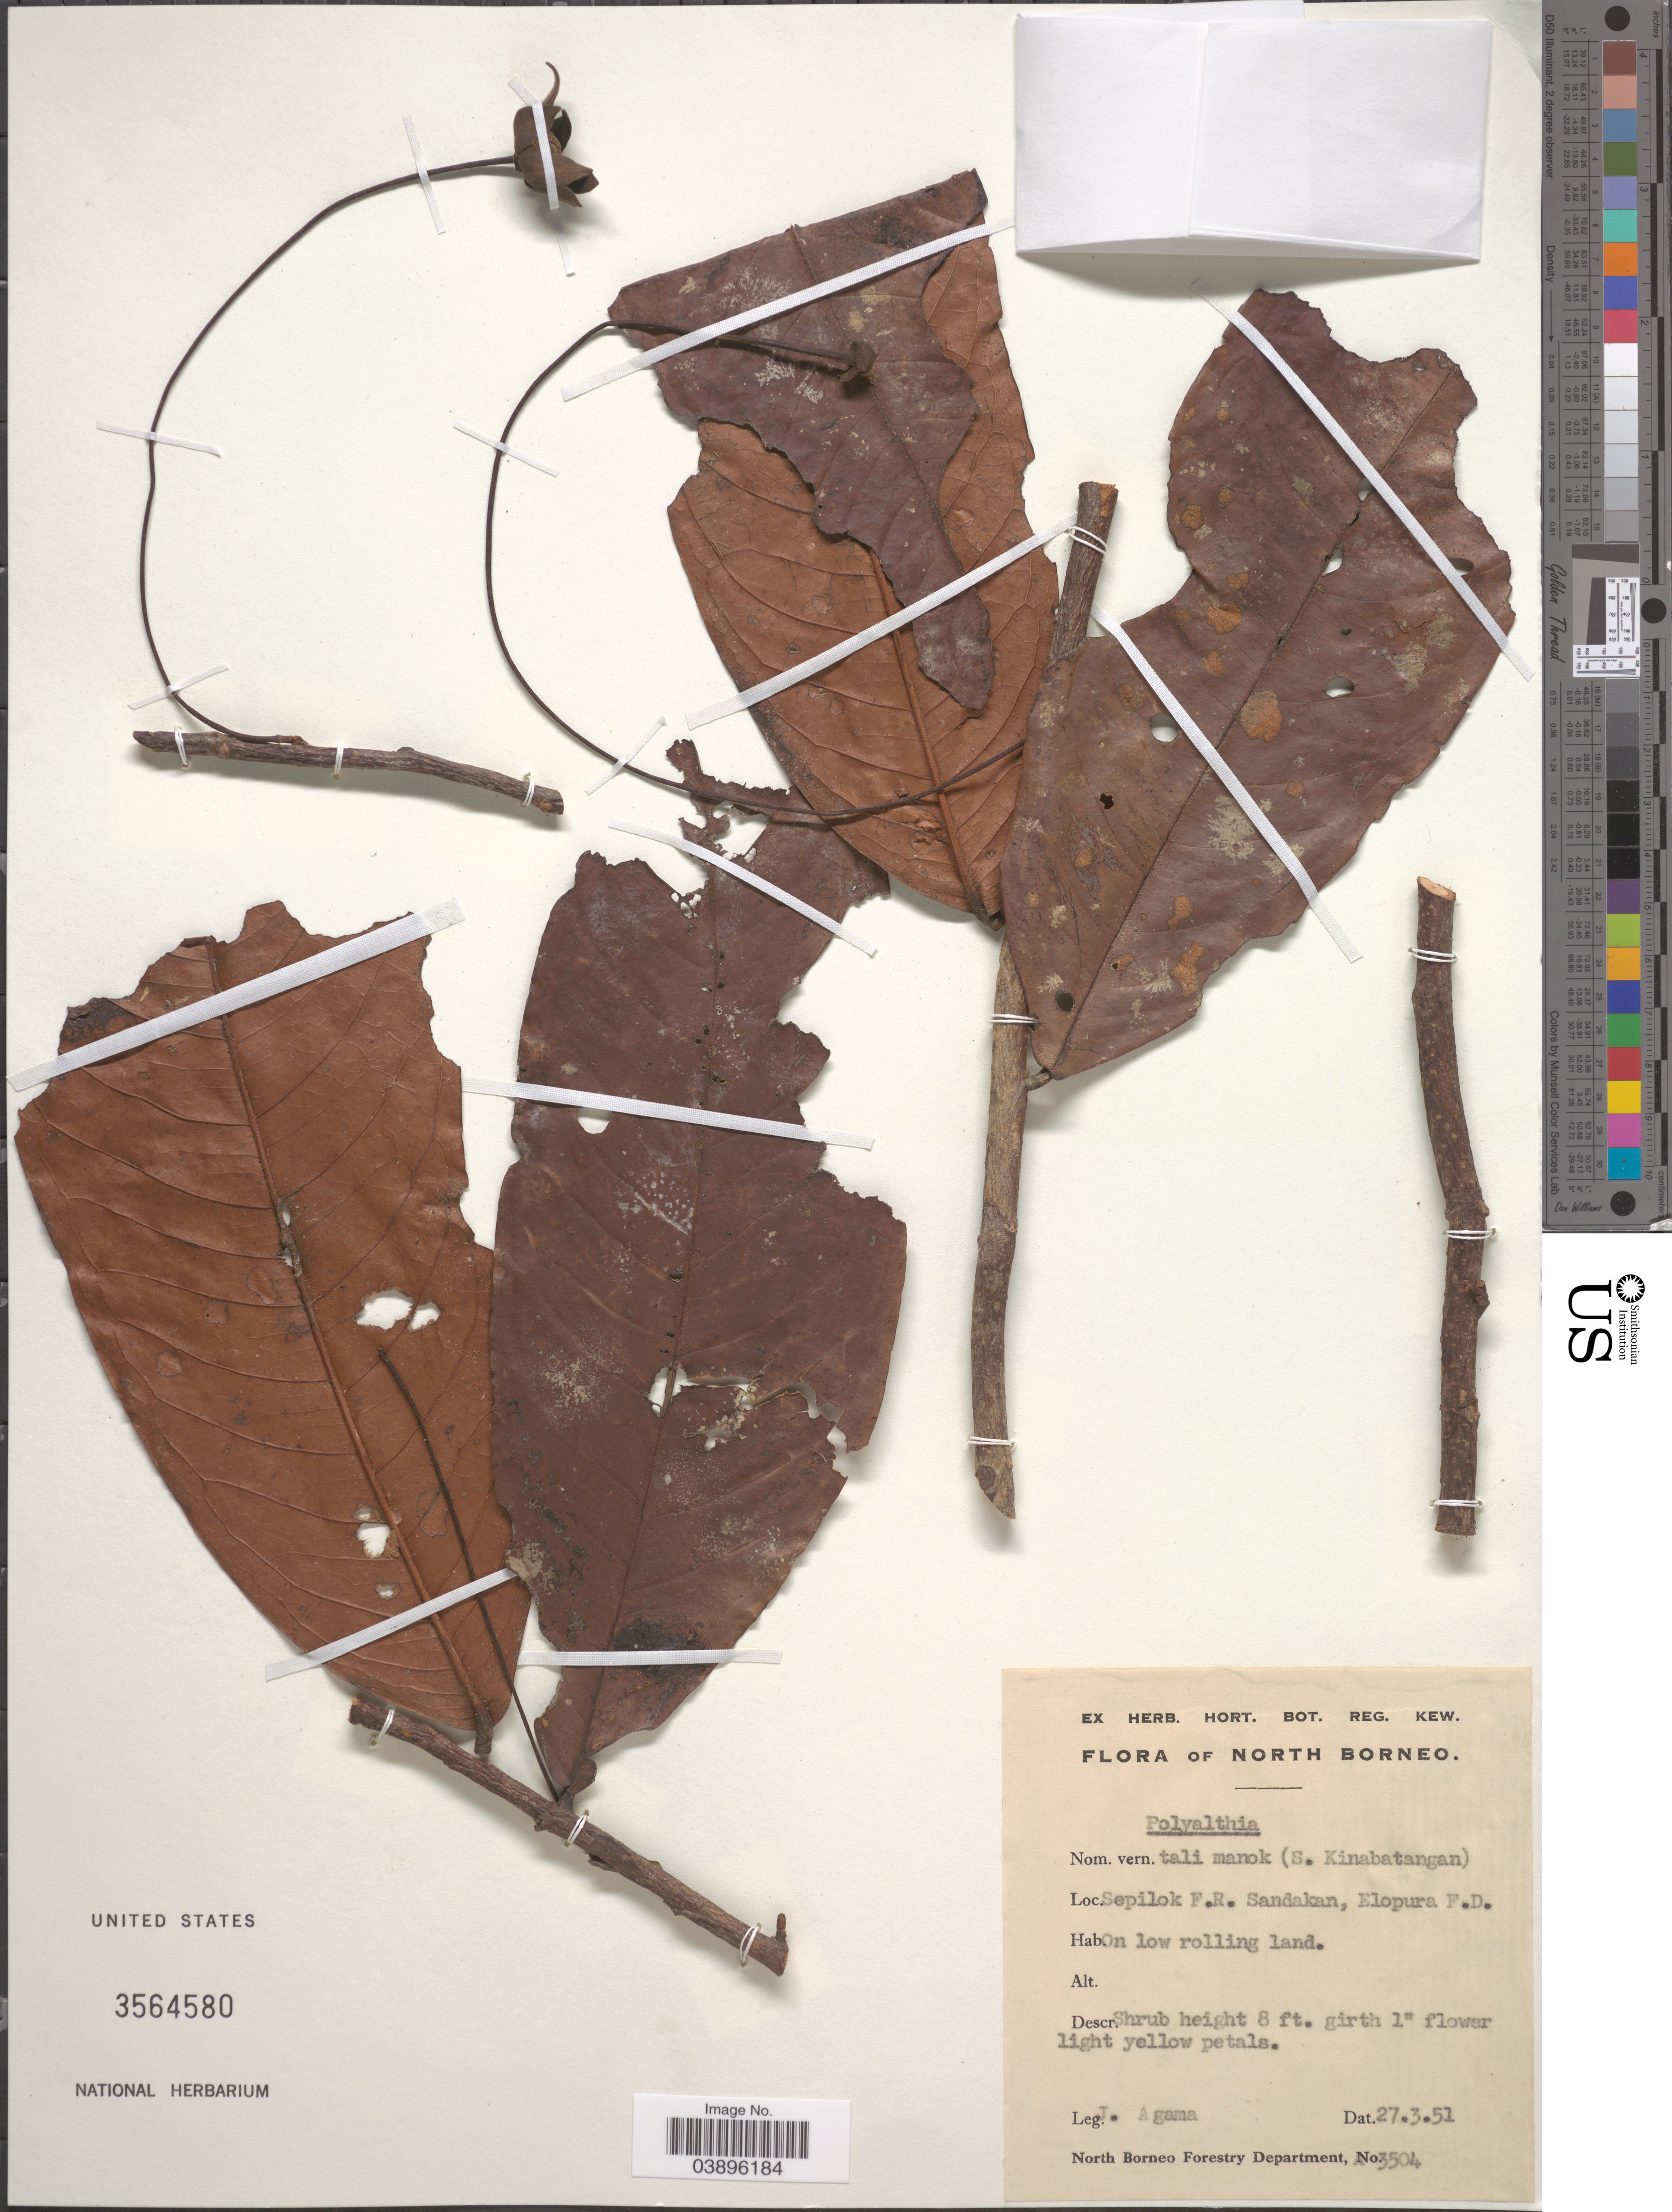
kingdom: Plantae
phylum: Tracheophyta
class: Magnoliopsida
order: Magnoliales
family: Annonaceae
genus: Polyalthia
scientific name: Polyalthia sp.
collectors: J. Agama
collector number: A3504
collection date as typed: Transcribed d/m/y: 27/3/51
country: Malaysia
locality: North Borneo. Sepilok F.R. Sandakan, Elopura F.D.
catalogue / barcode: US 3564580